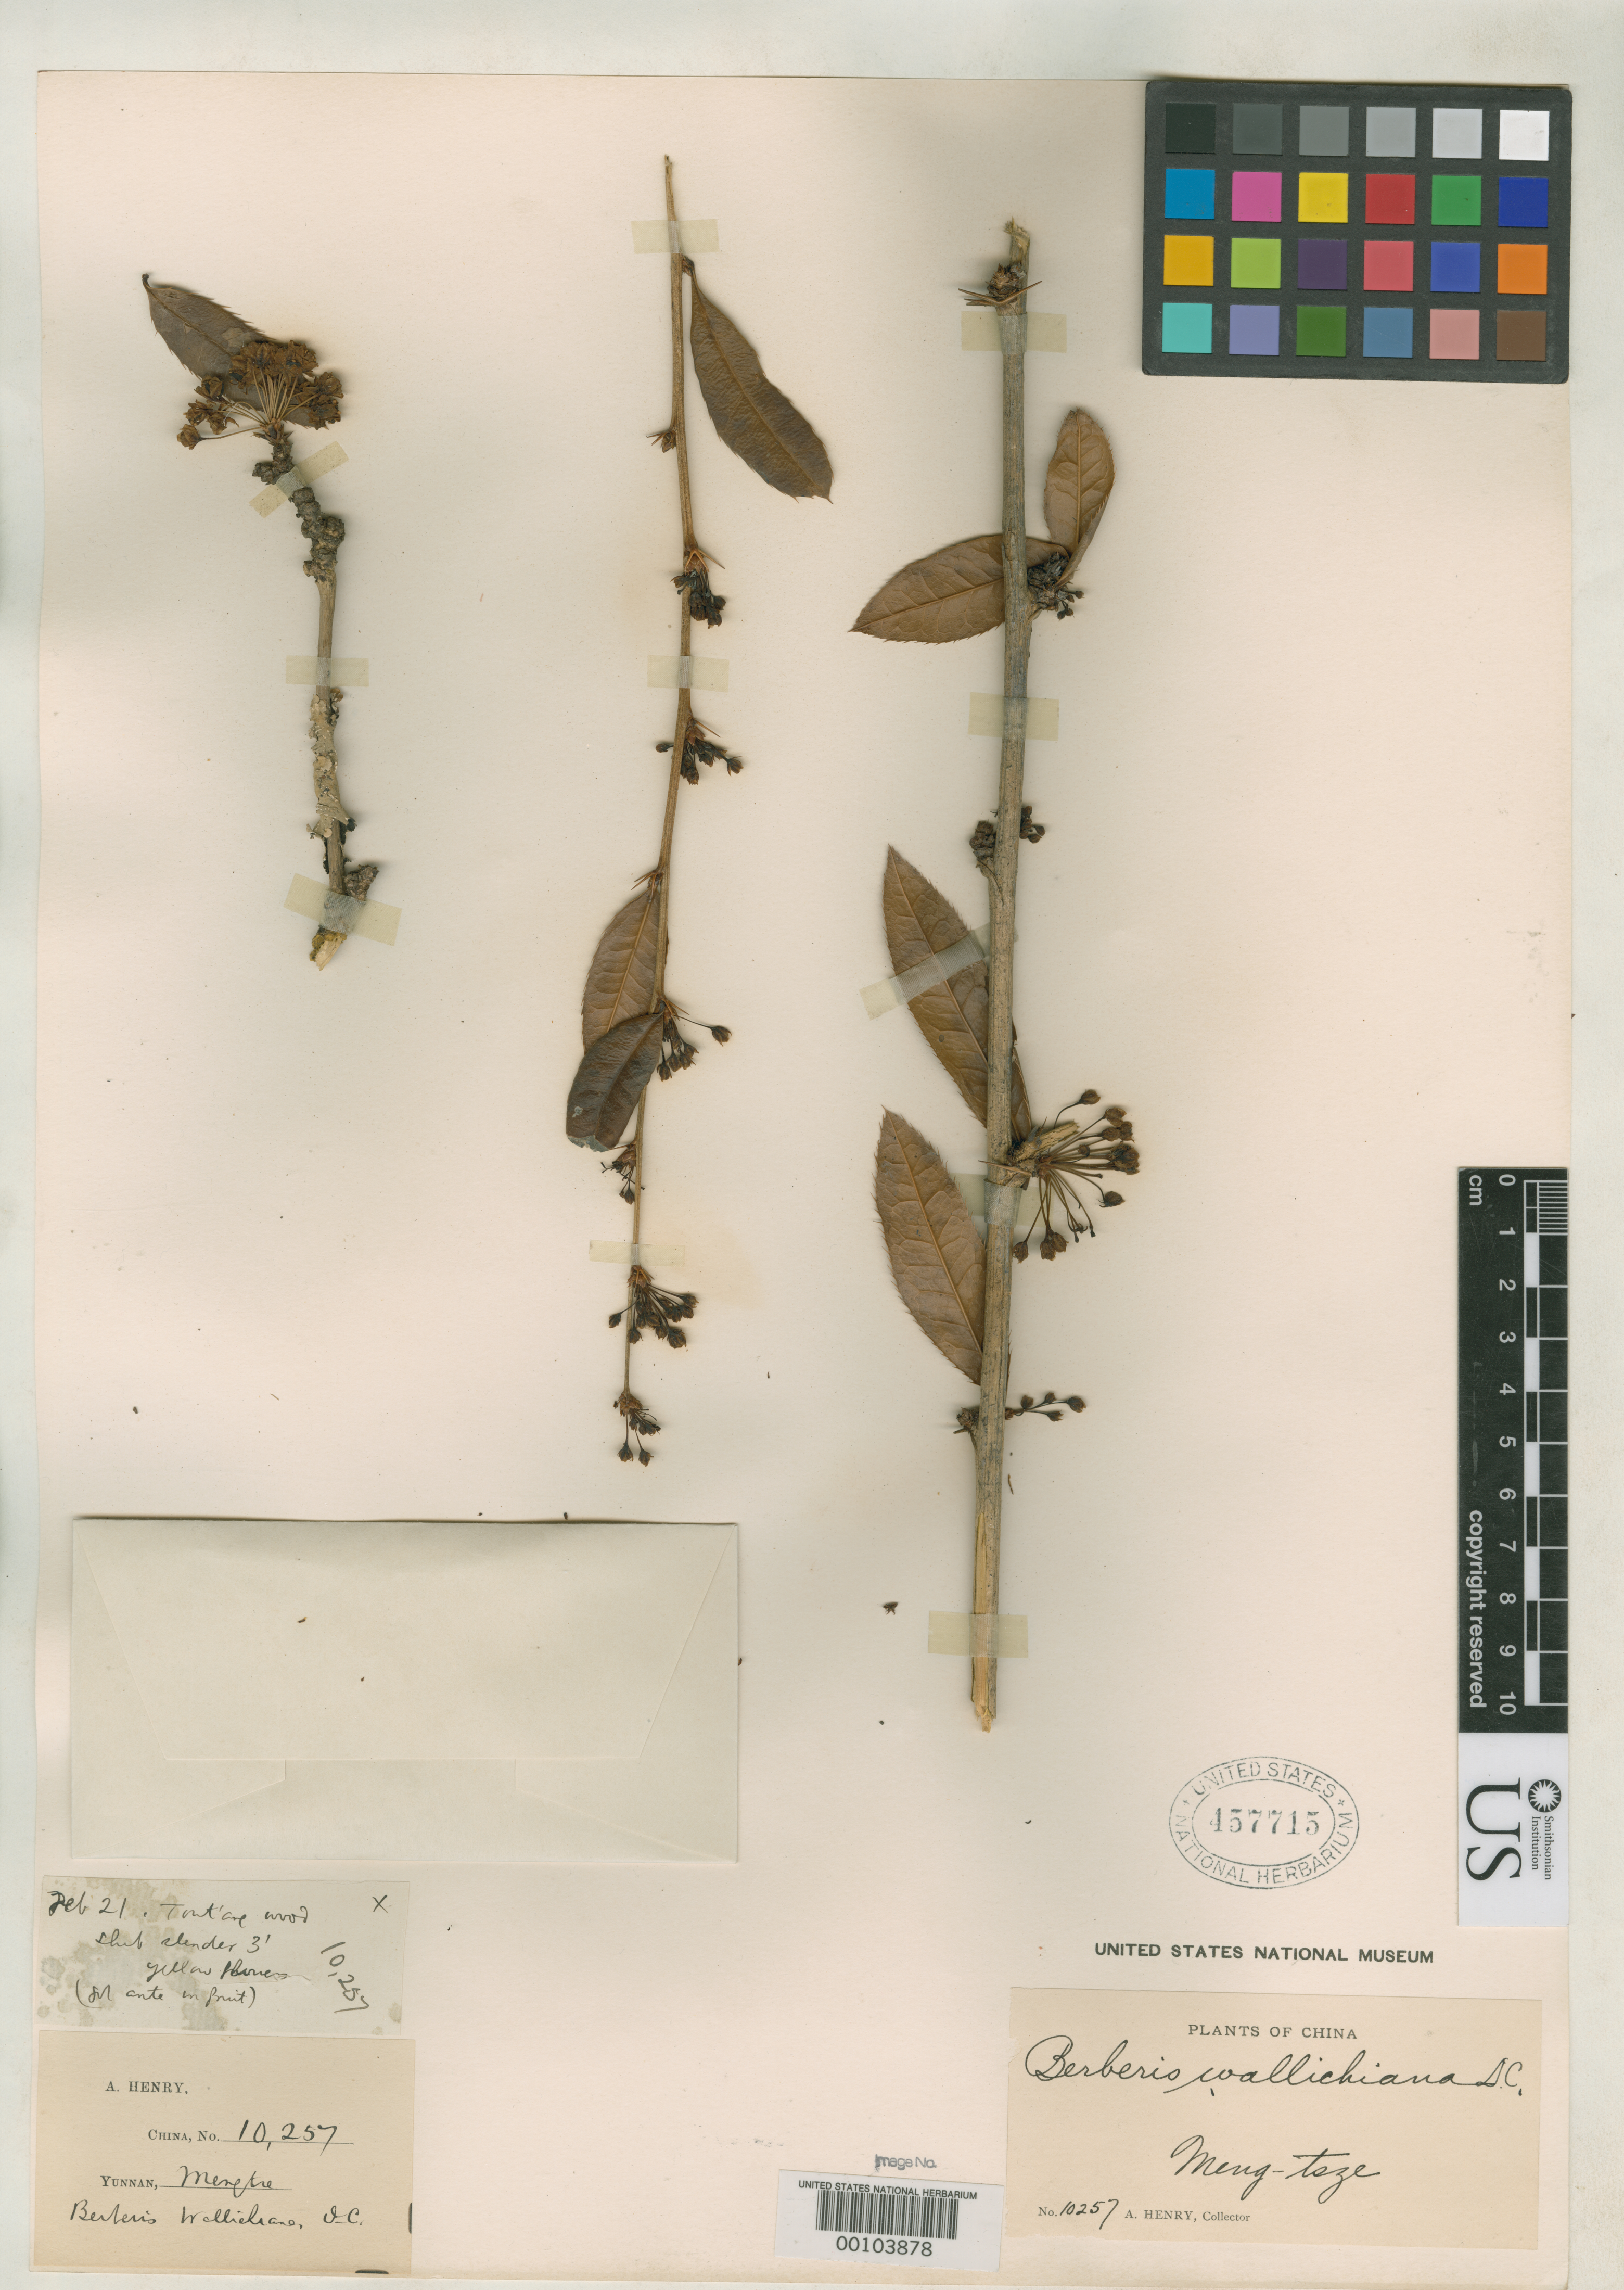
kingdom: Plantae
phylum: Tracheophyta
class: Magnoliopsida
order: Ranunculales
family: Berberidaceae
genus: Berberis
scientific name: Berberis ferdinandi-coburgii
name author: C.K. Schneid. in Sarg.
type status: Isotype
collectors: A. Henry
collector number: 10257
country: China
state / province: Yunnan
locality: Mengtze.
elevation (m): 400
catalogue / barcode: US 457715